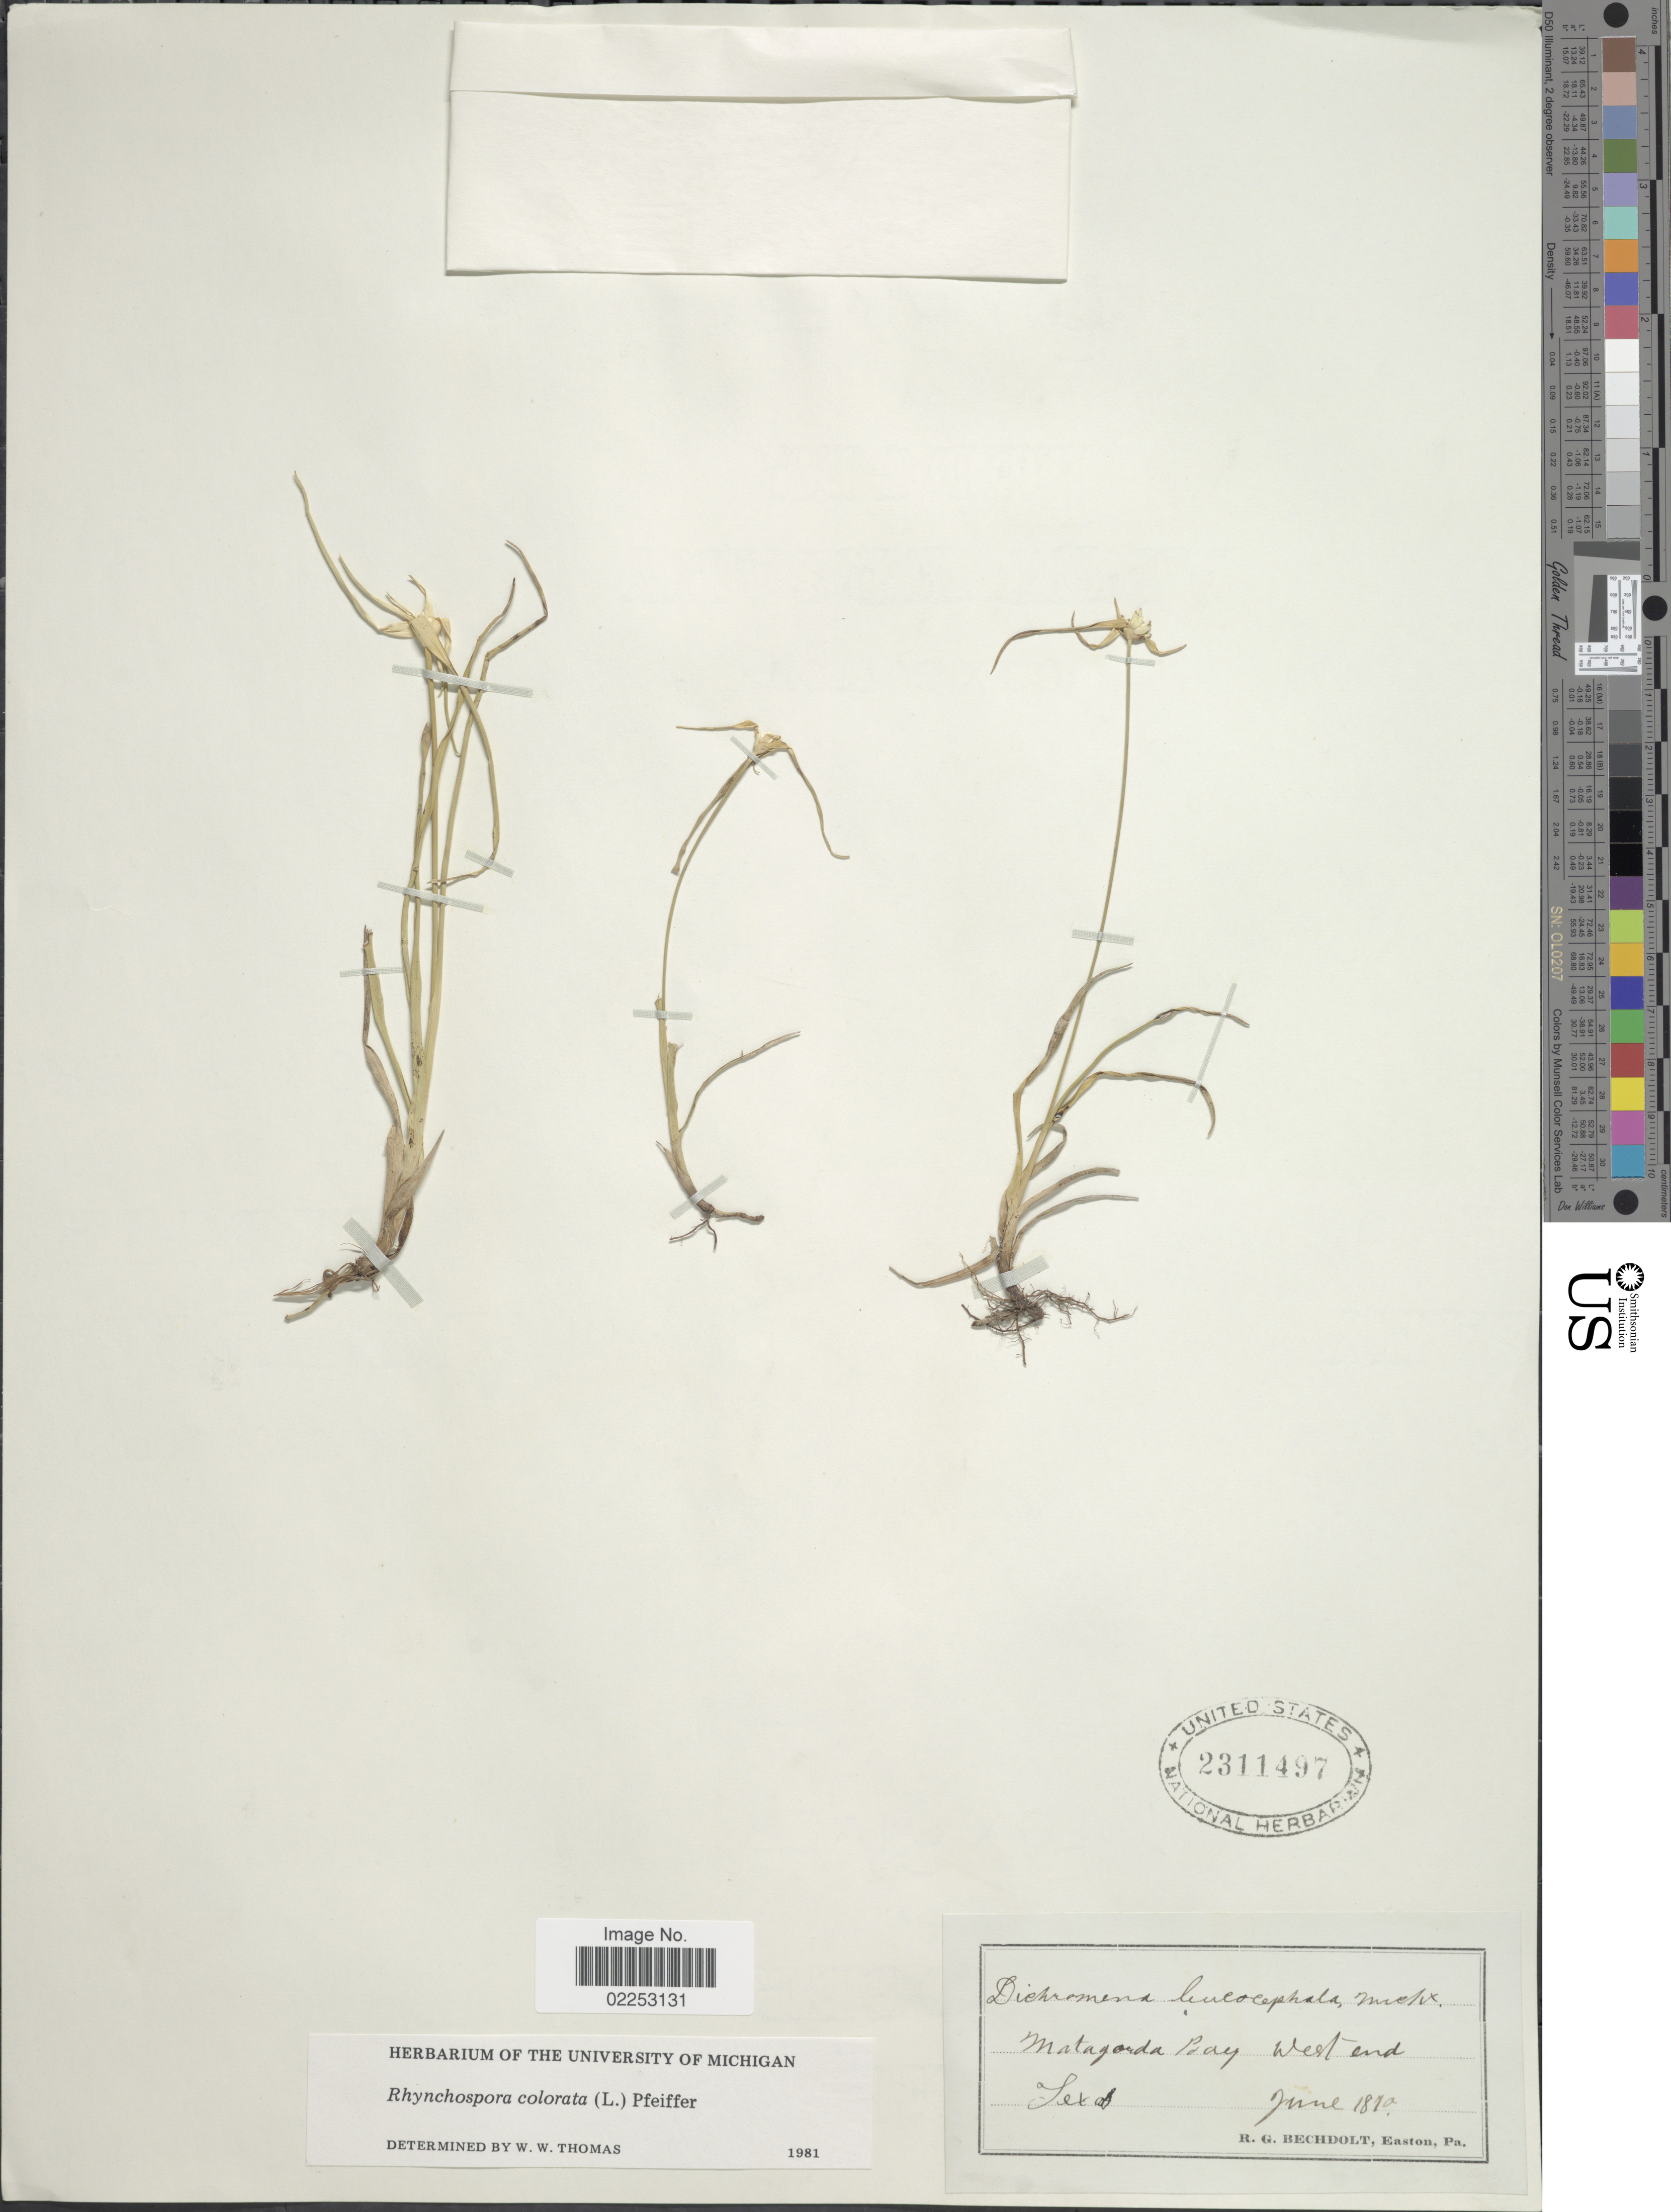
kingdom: Plantae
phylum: Tracheophyta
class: Liliopsida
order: Poales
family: Cyperaceae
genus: Rhynchospora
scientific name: Rhynchospora colorata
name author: (L.) H. Pfeiff.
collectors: R. Bechdolt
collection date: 1870-06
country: United States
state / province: Texas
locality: Matagorda Bay West end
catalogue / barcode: US 2311497